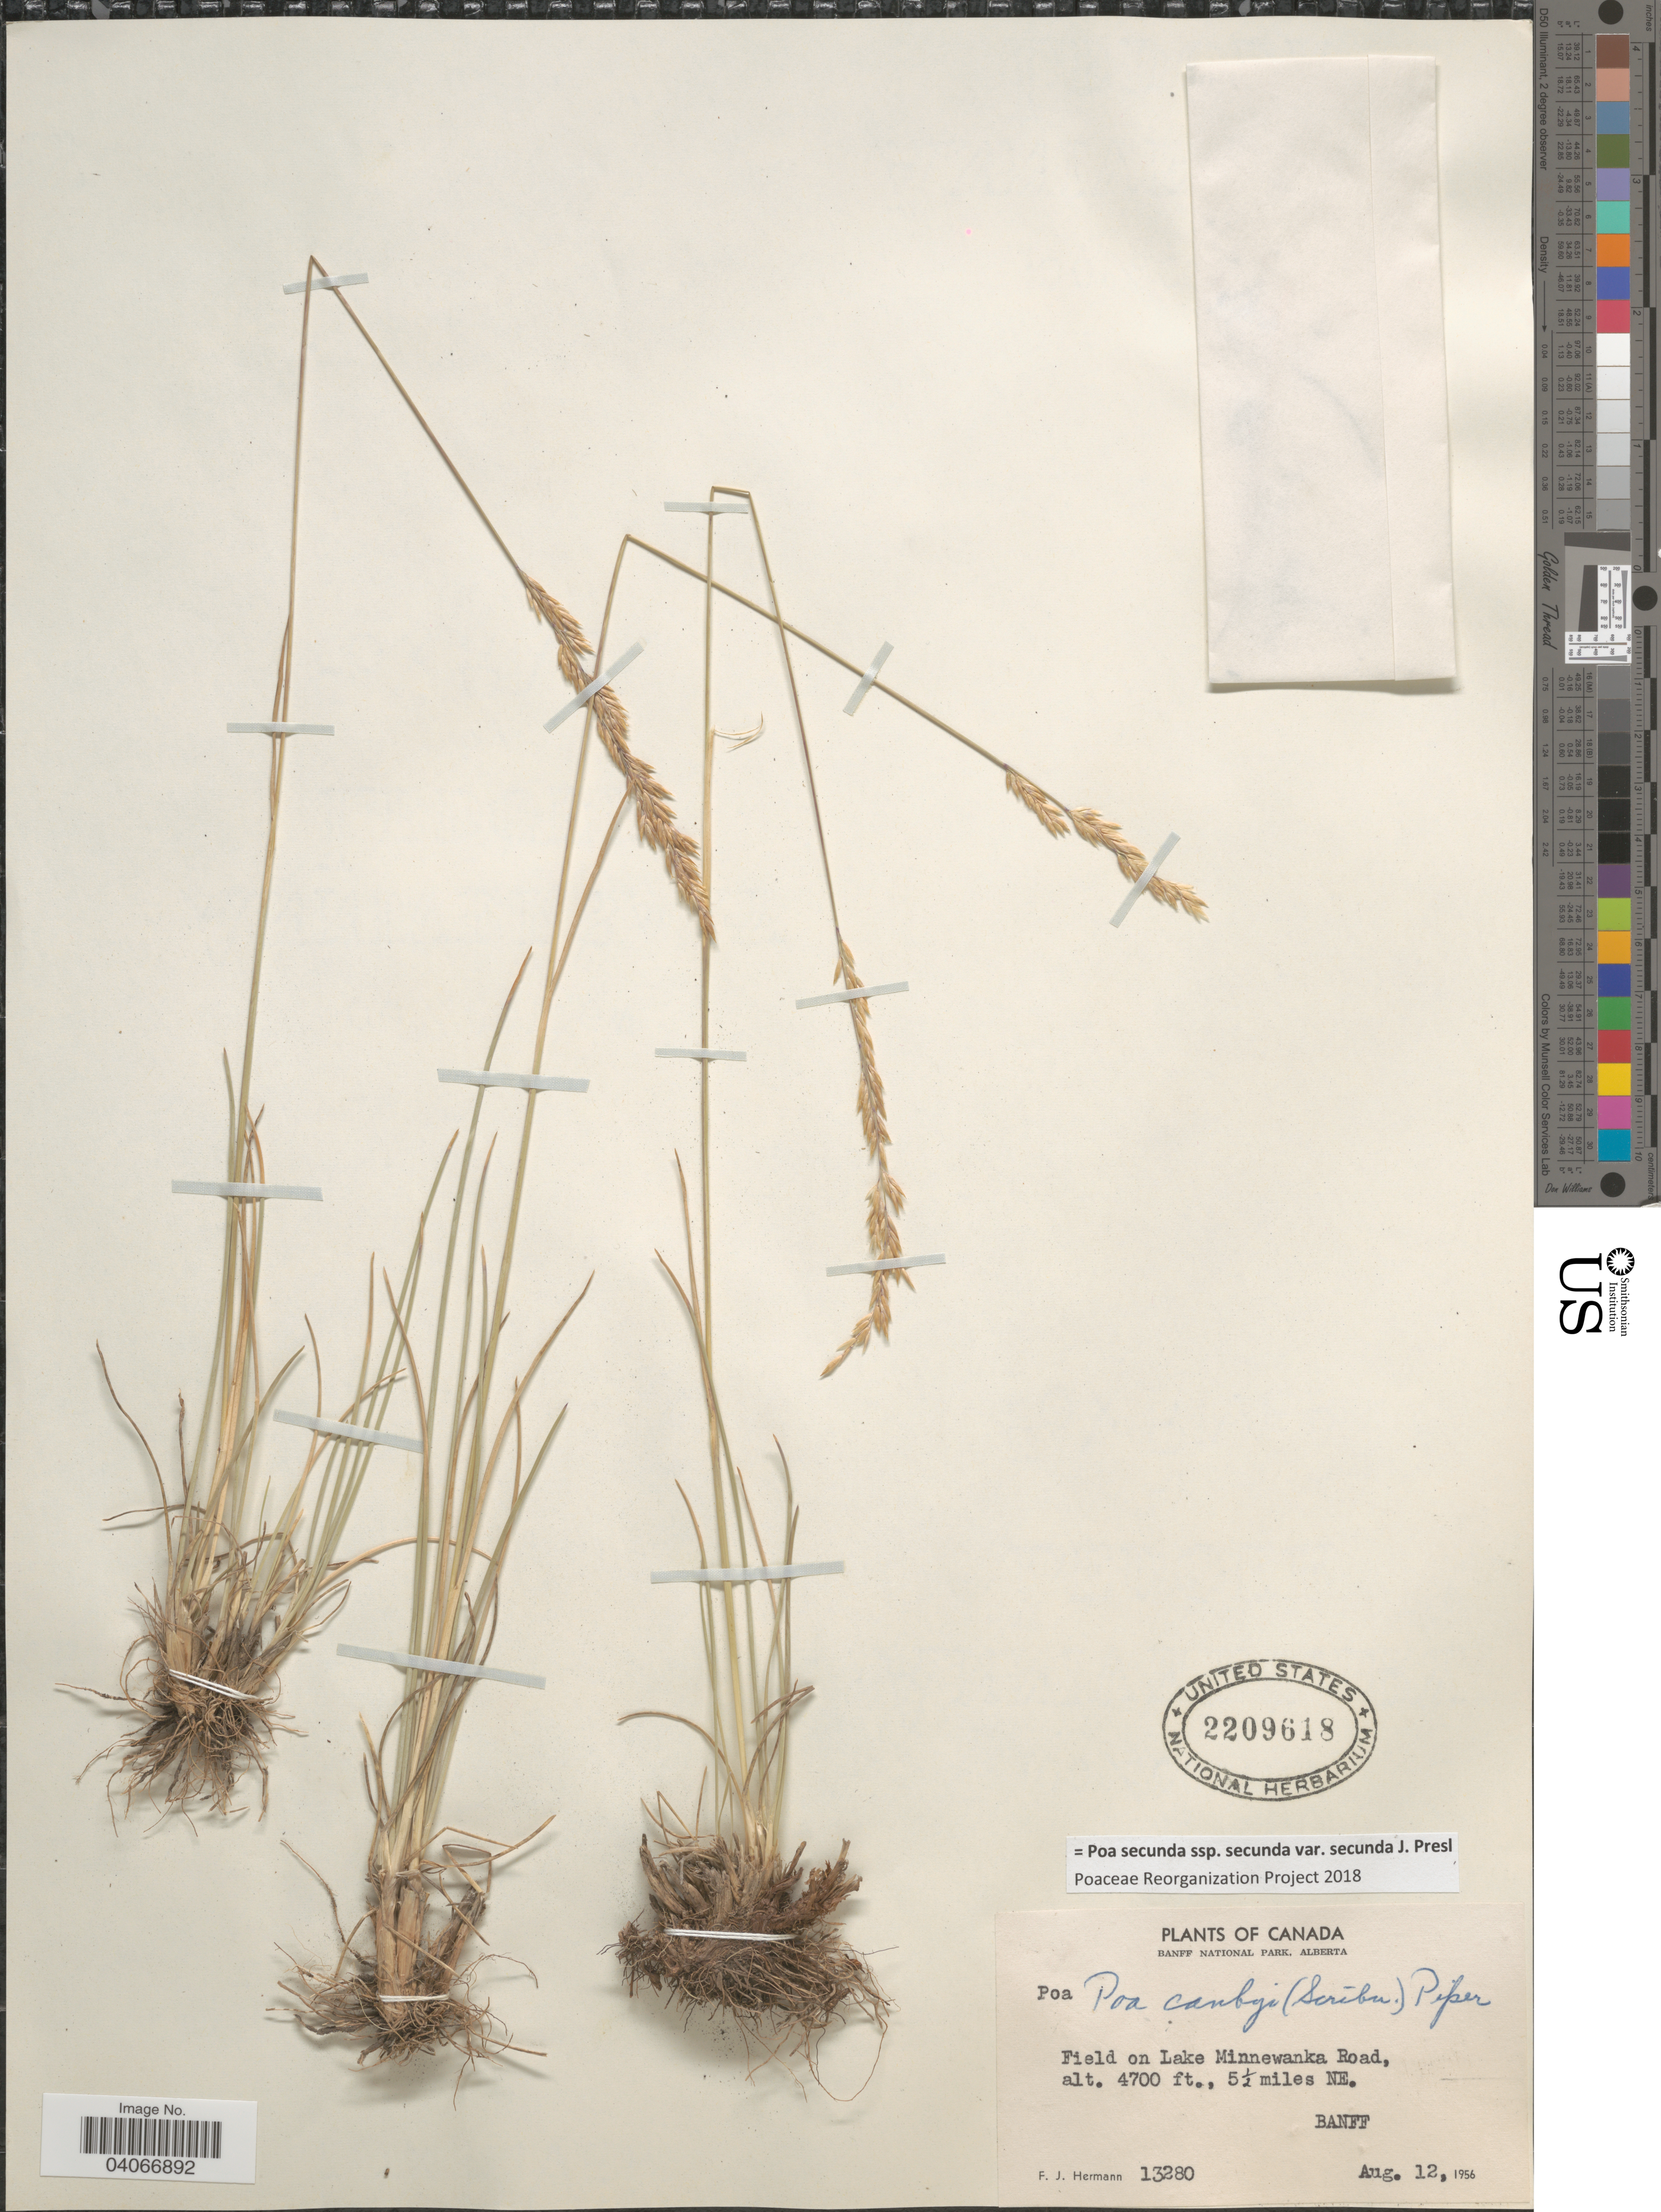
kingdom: Plantae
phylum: Tracheophyta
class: Liliopsida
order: Poales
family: Poaceae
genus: Poa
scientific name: Poa secunda subsp. secunda var. secunda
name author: J. Presl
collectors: F. J. Hermann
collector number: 13280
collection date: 1956-08-12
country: Canada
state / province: Alberta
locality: Banff National Park. Field on Lake Minnewanka Road, 5½ miles NE. Banff.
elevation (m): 1433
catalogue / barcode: US 2209618